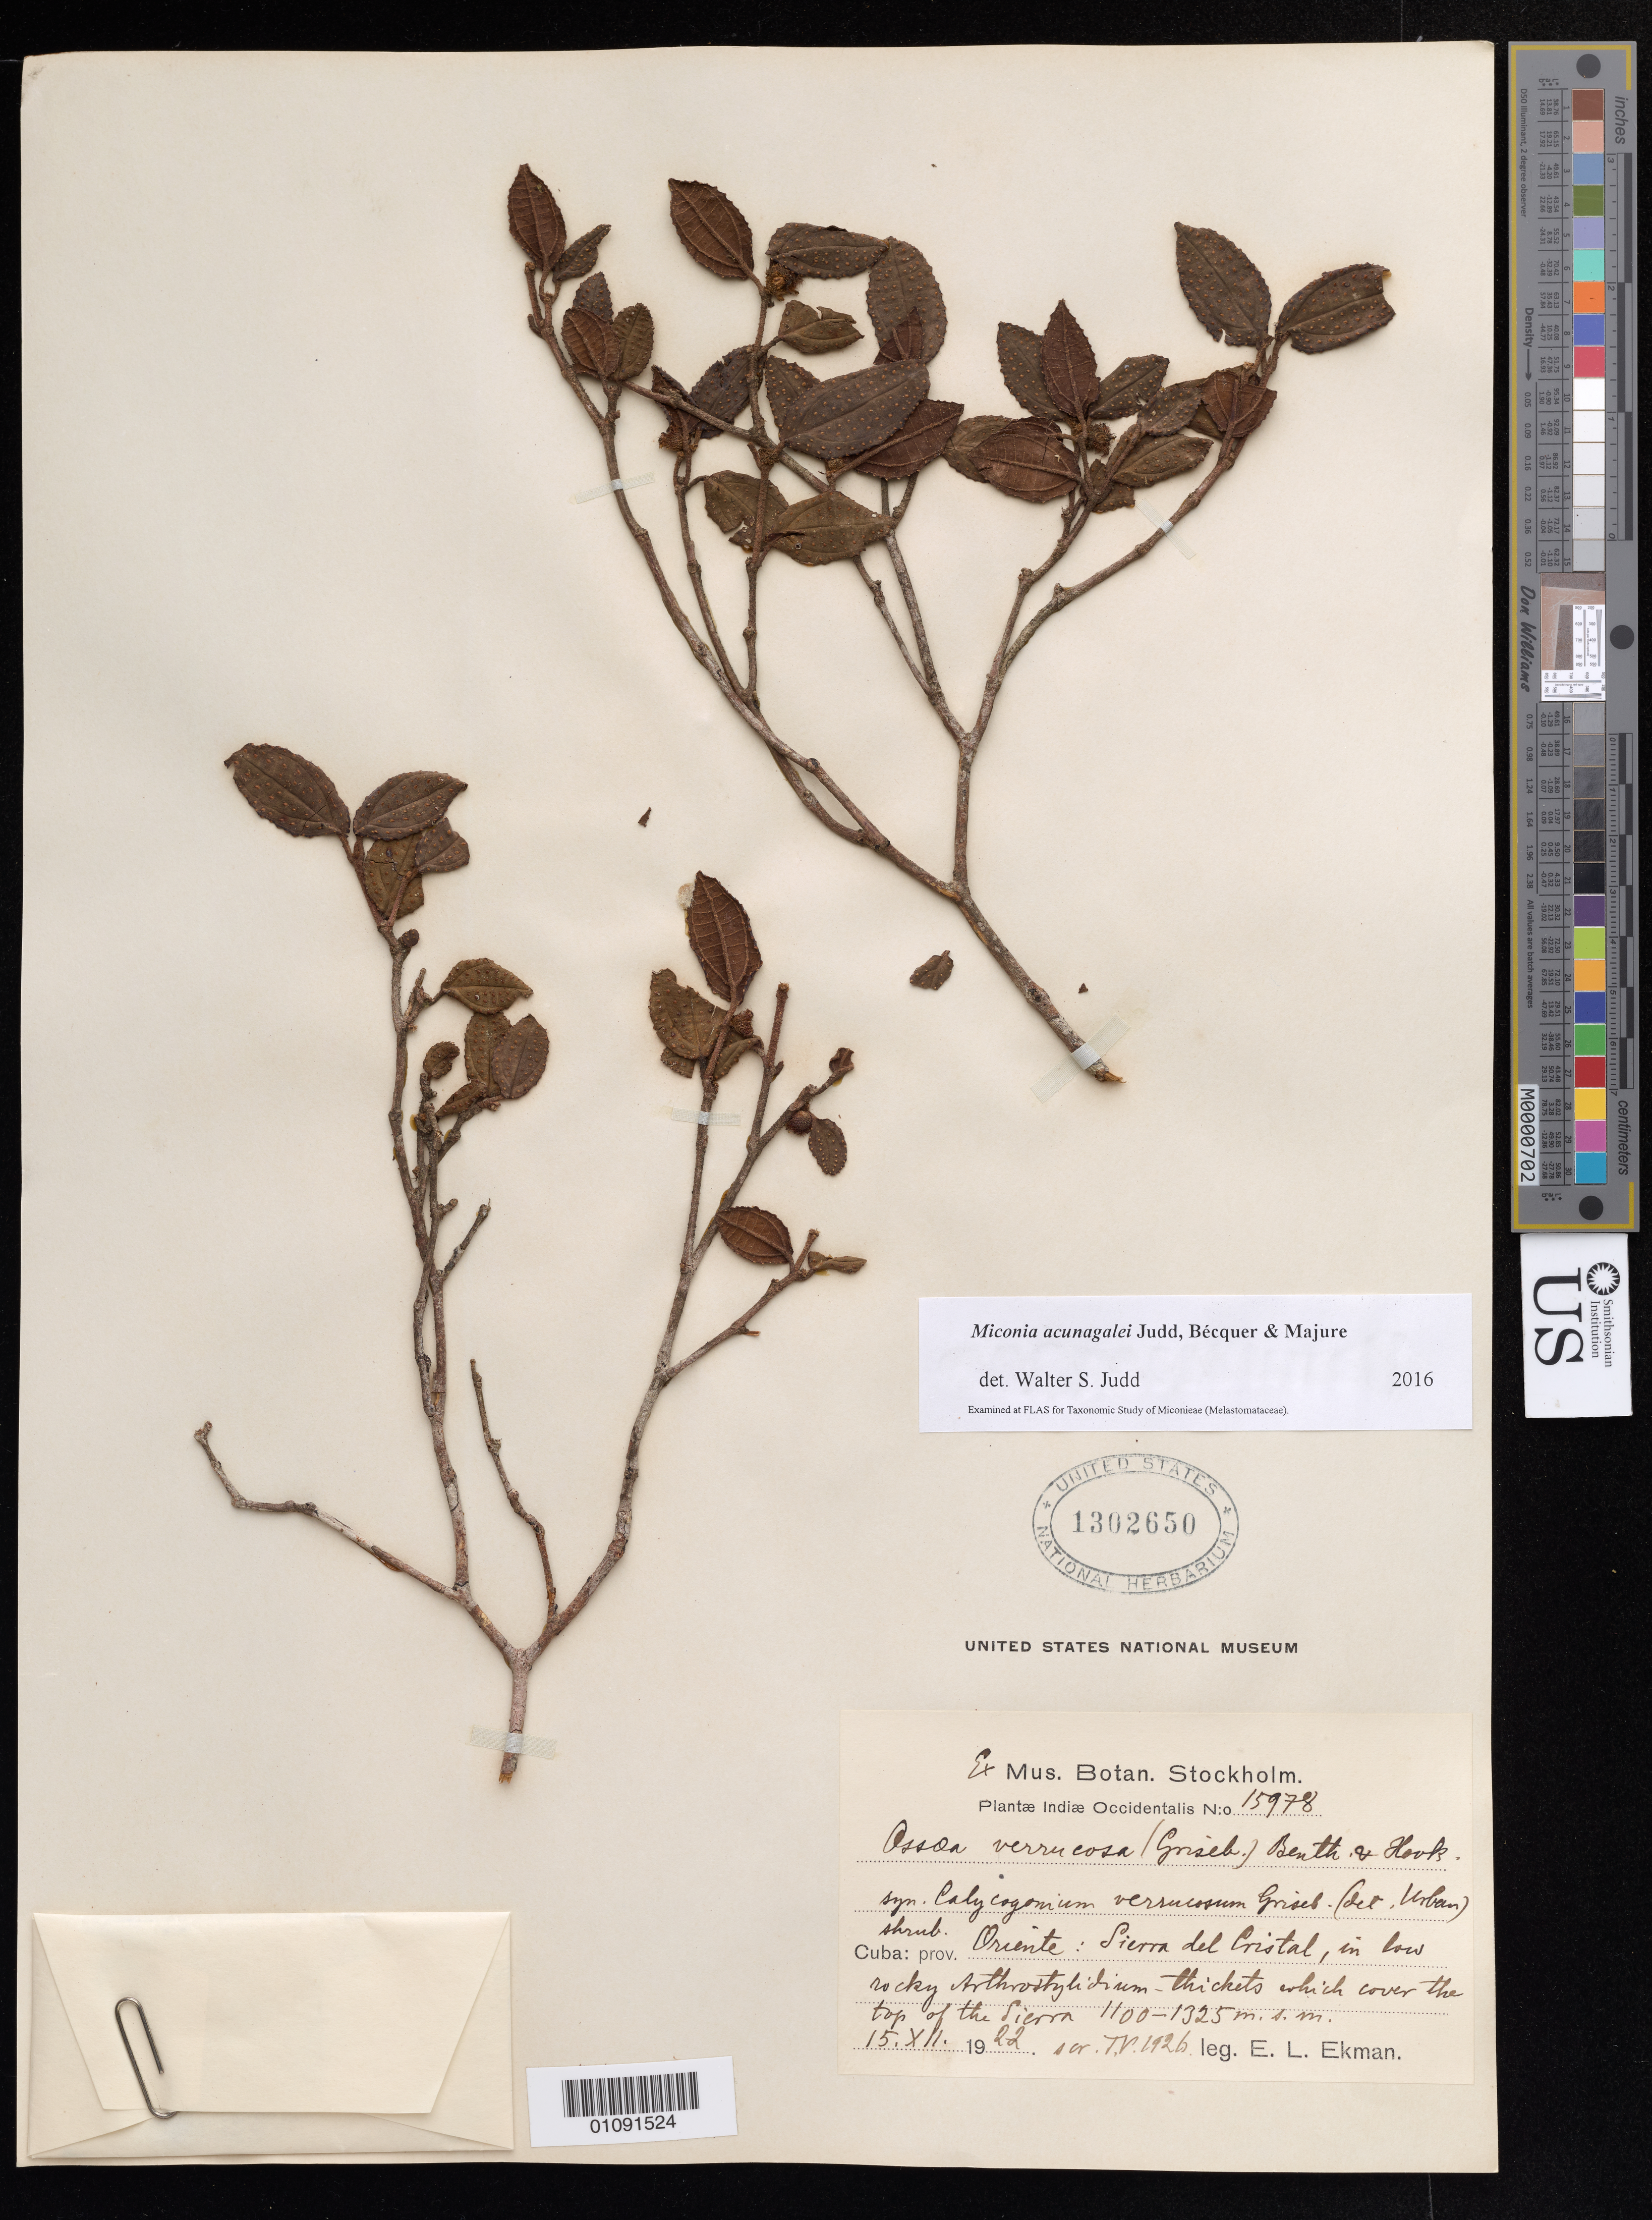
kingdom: Plantae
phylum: Tracheophyta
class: Magnoliopsida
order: Myrtales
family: Melastomataceae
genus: Miconia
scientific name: Miconia acunagalei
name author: Judd et al.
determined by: Judd, Walter S.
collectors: E. L. Ekman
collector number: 15978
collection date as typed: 15 Nov 1922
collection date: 1922-11-15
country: Cuba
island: Cuba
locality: Oriente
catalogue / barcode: US 1302650